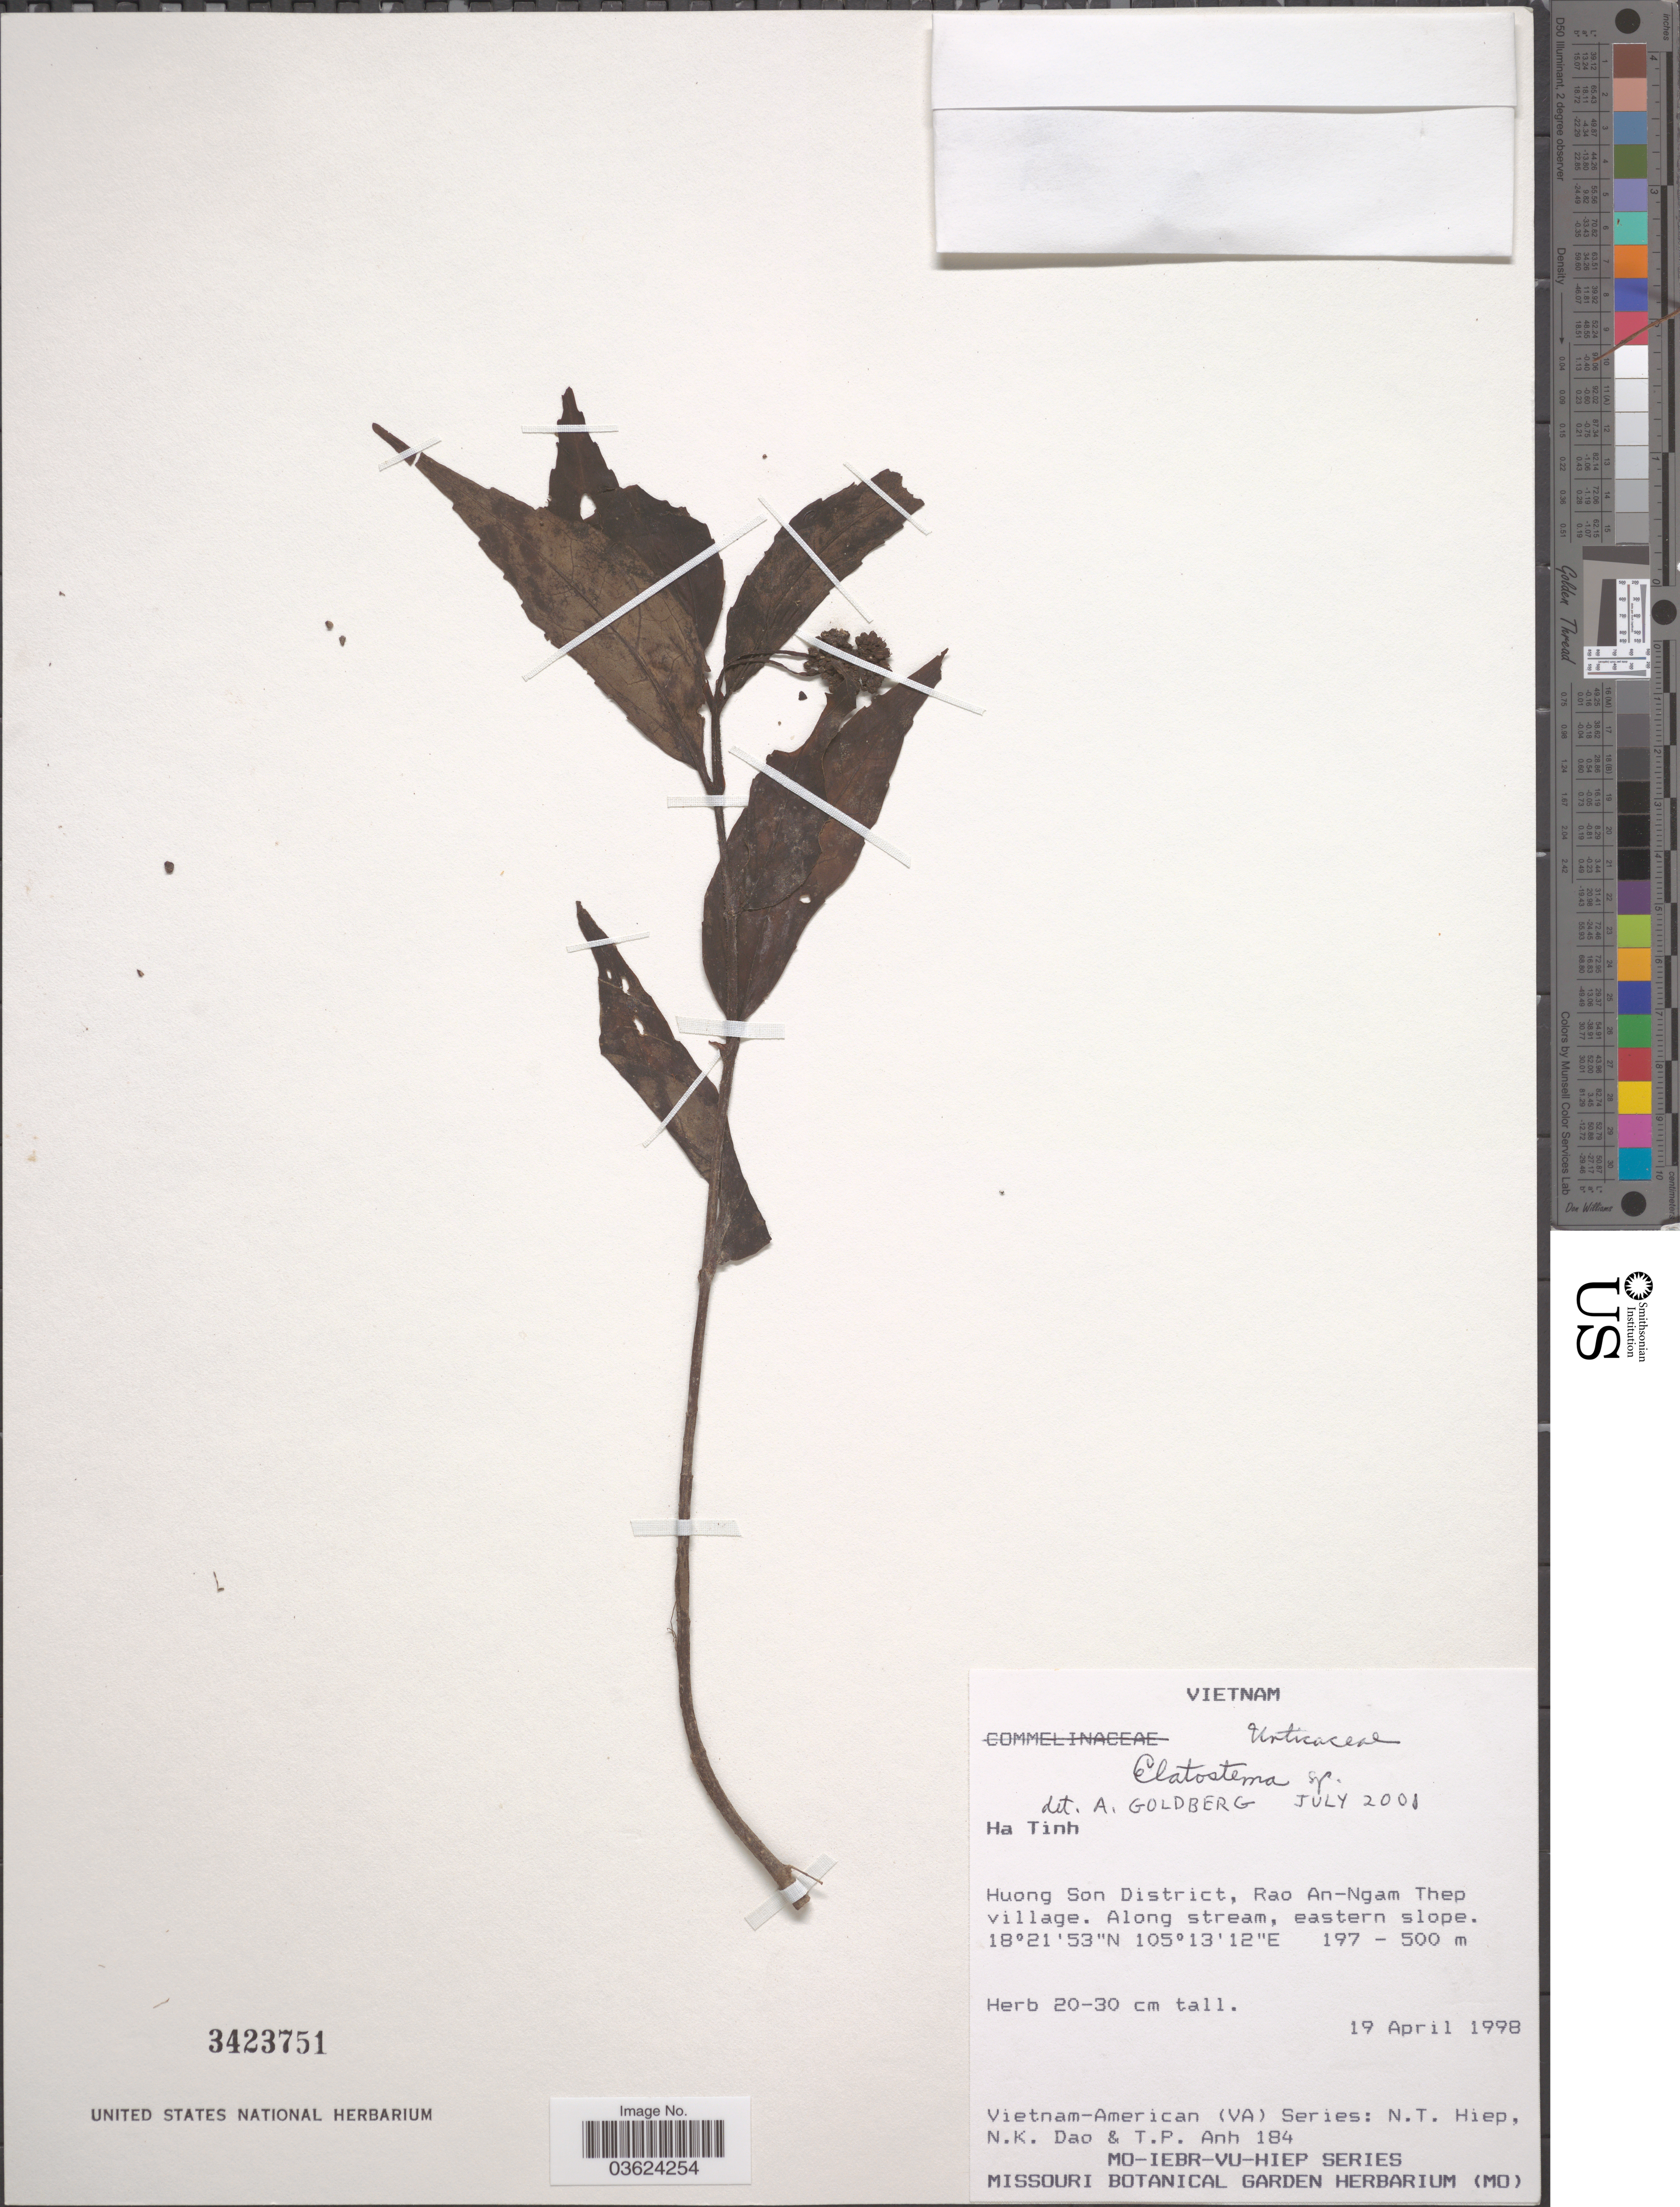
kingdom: Plantae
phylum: Tracheophyta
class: Magnoliopsida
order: Rosales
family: Urticaceae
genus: Elatostema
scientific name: Elatostema sp.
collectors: N. T. Hiep, N. Dao & T. Anh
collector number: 184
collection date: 1998-04-19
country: Vietnam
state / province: Ha Tinh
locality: Huong Son District, Rao An-Ngam Thep village. Along stream, eastern slope.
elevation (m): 197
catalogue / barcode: US 3423751